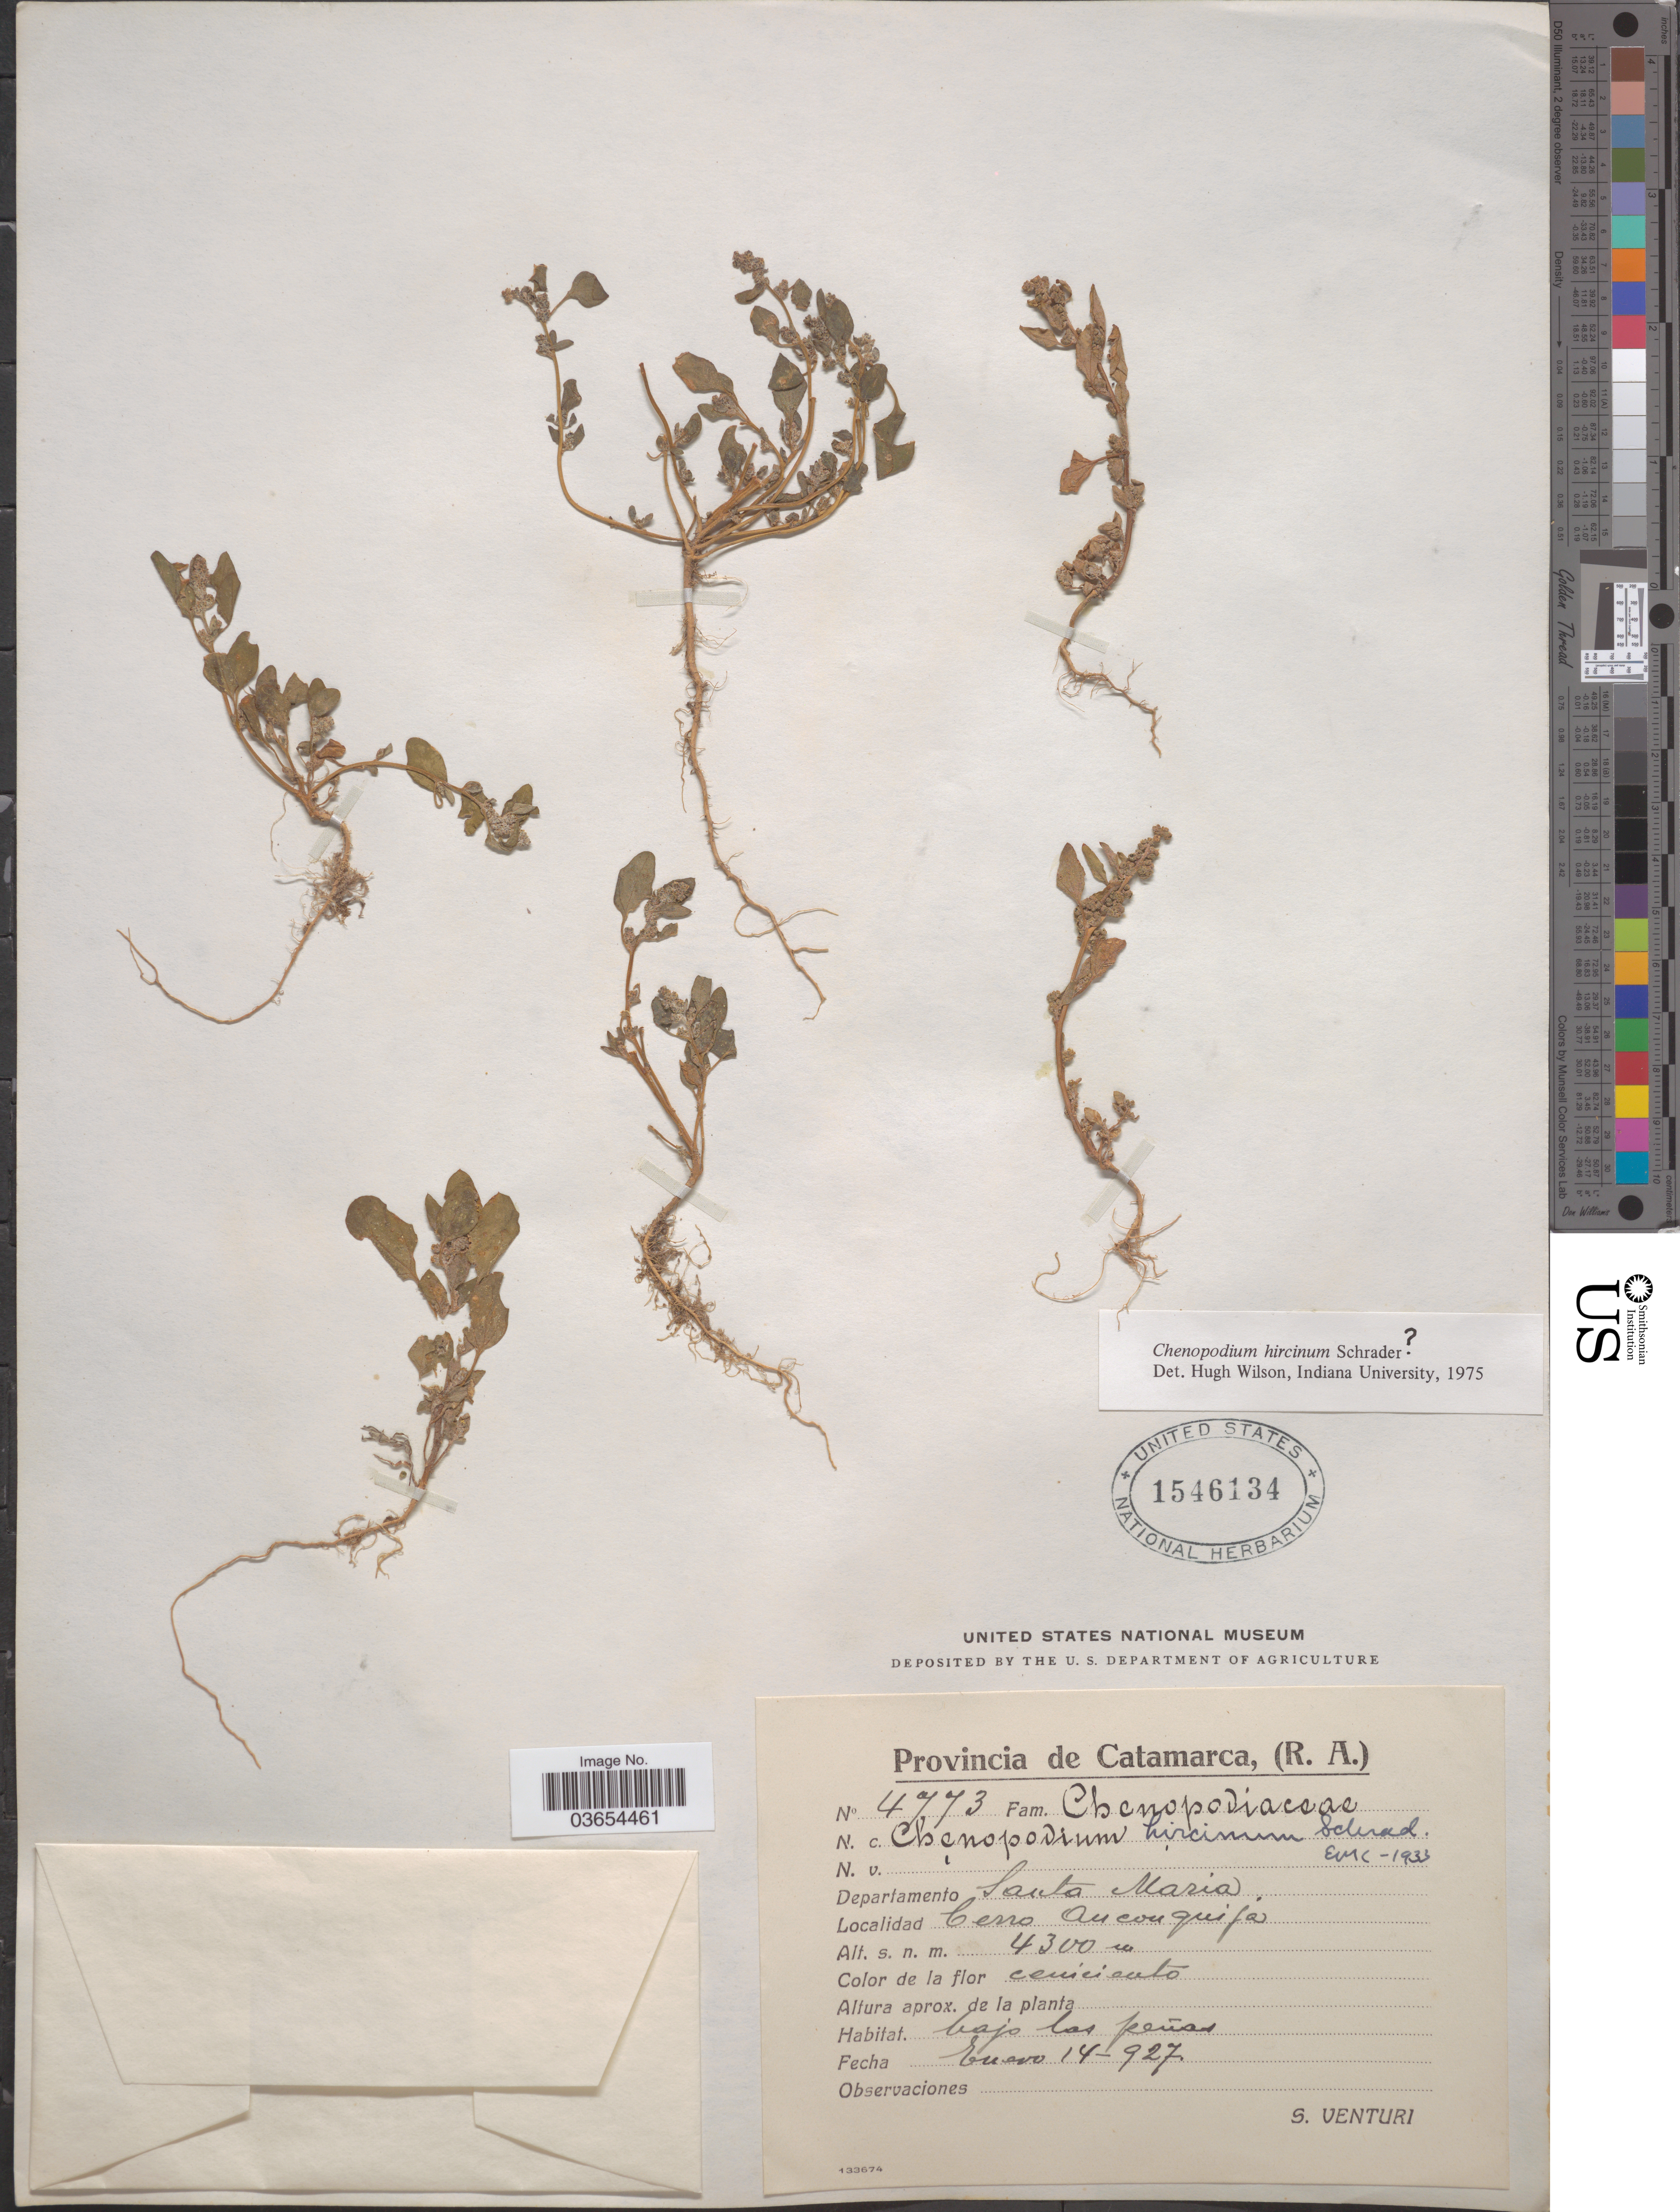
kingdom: Plantae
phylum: Tracheophyta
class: Magnoliopsida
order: Caryophyllales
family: Amaranthaceae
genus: Chenopodium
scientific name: Chenopodium hircinum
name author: Schrad.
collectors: S. Venturi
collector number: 4773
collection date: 1927-01-14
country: Argentina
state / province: Catamarca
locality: Departamento Santa Maria. Cerro Anconquijá.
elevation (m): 4300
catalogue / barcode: US 1546134